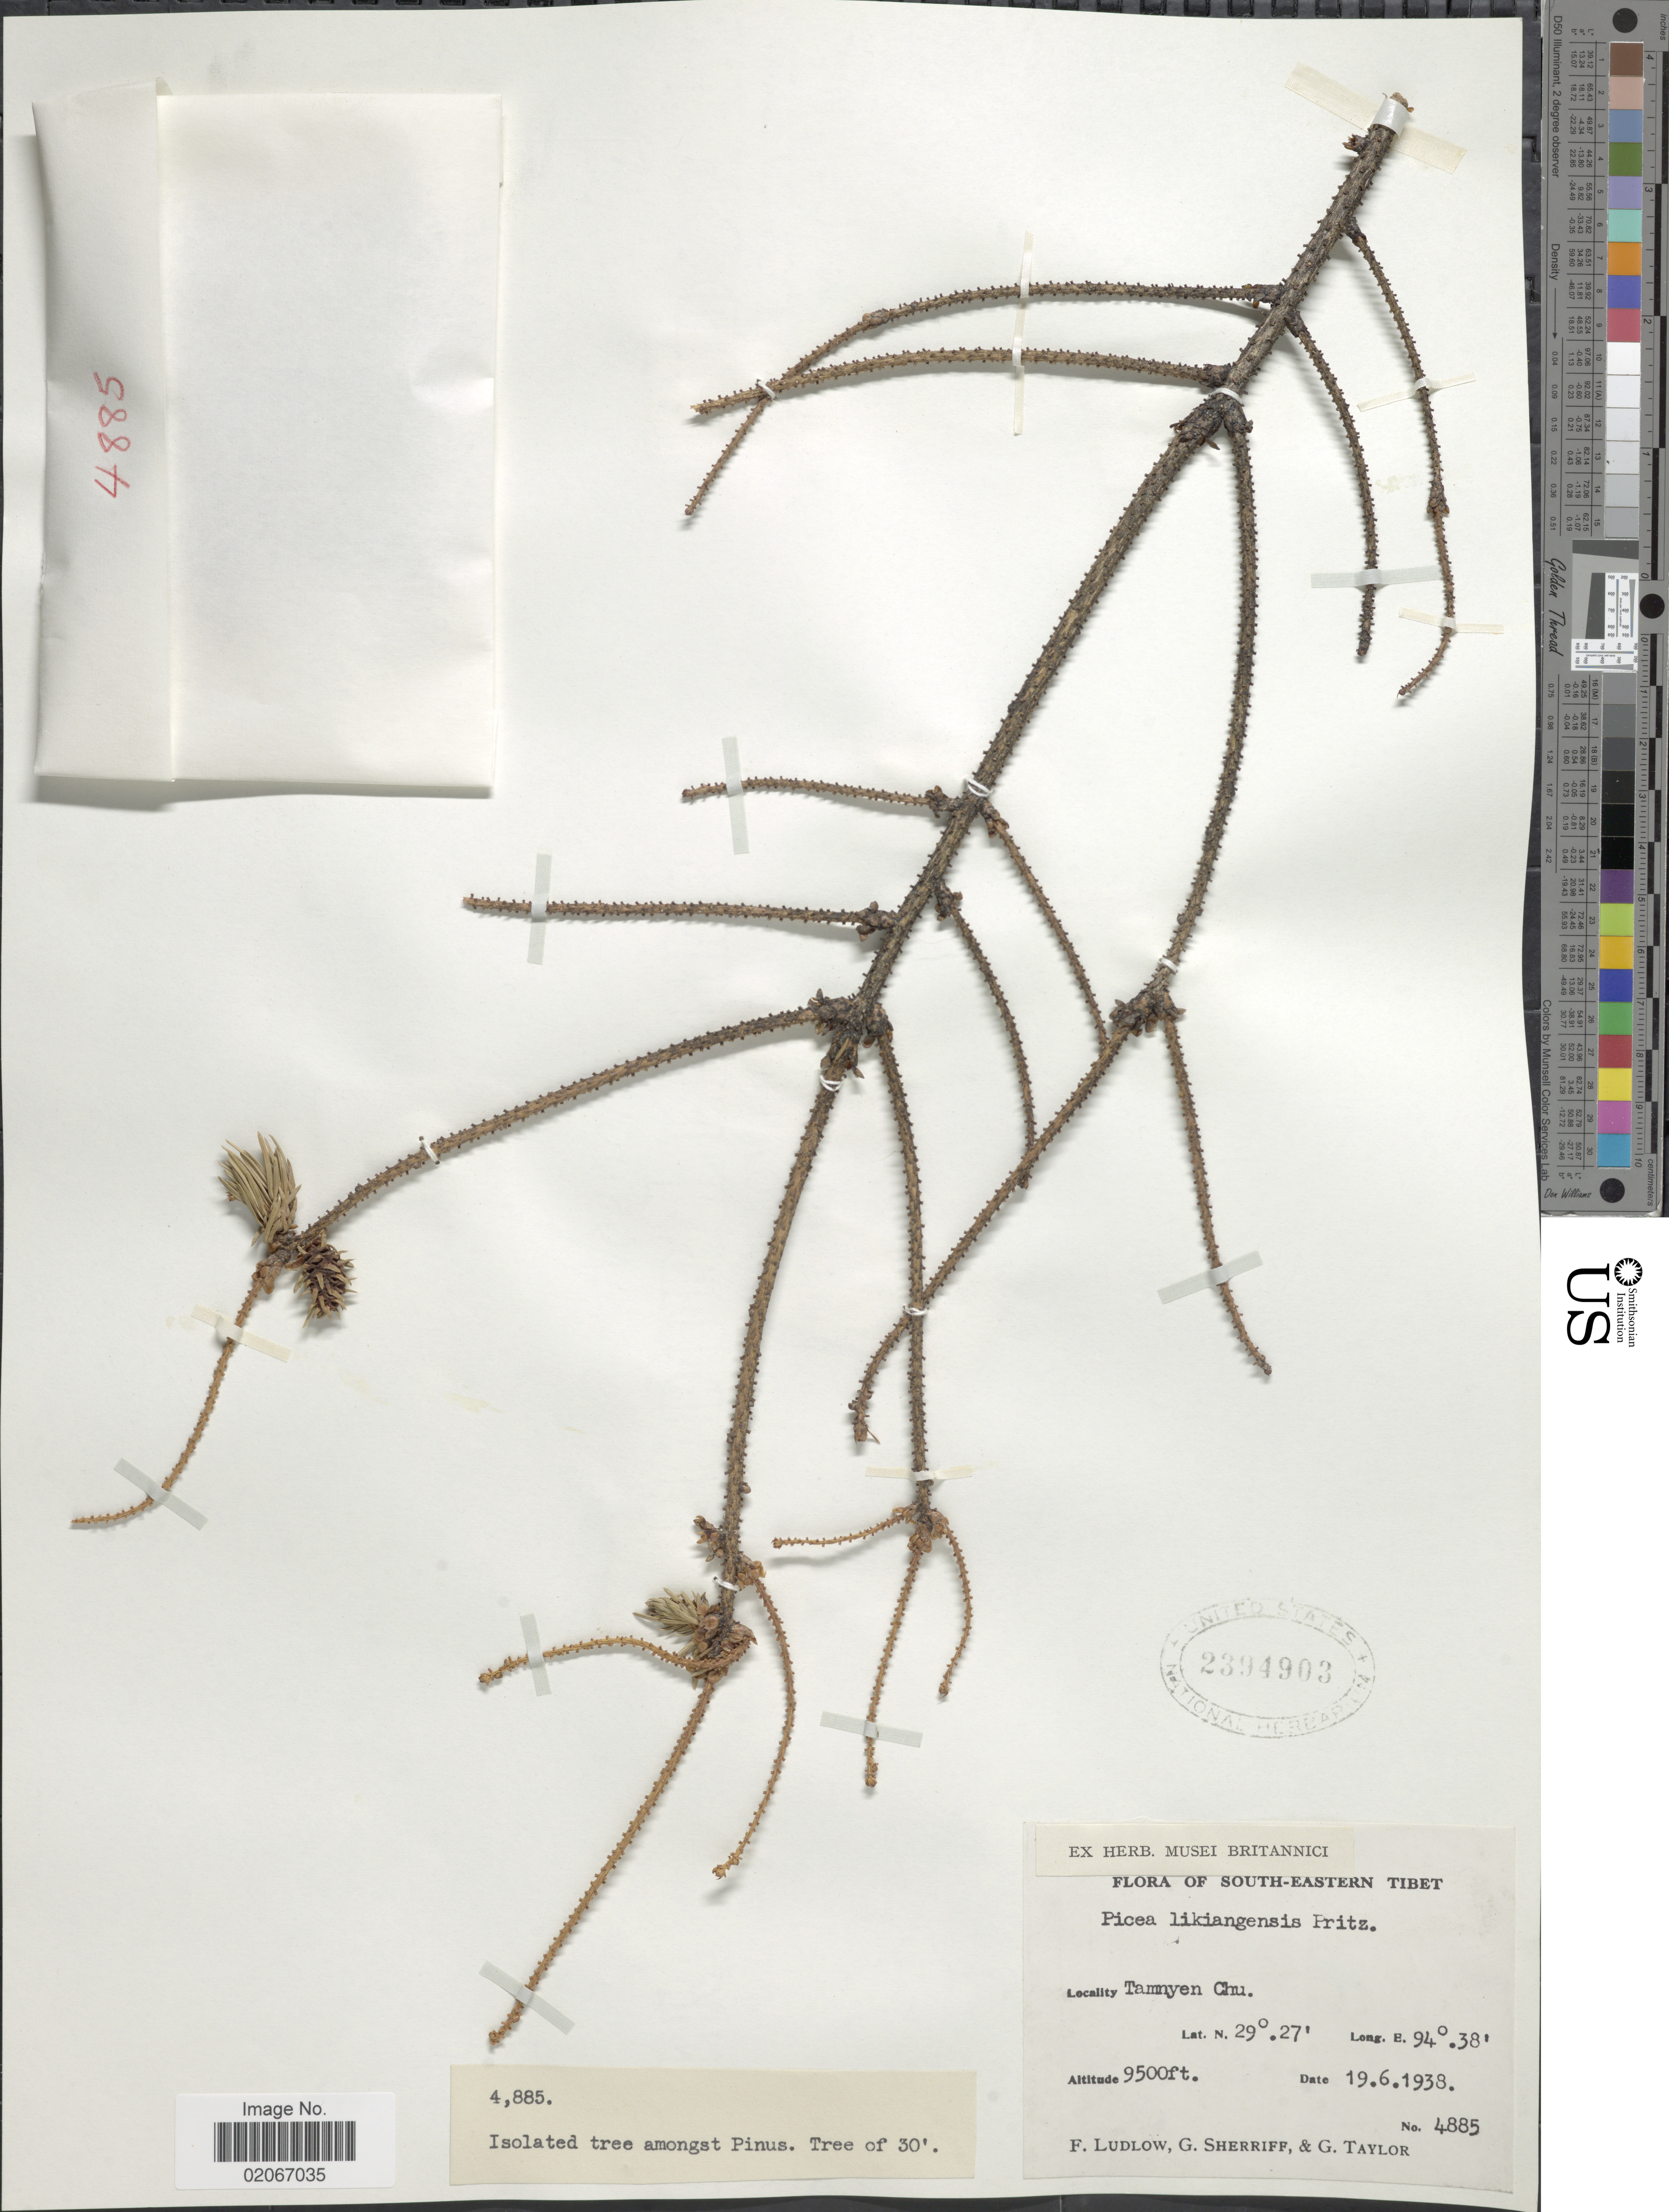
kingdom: Plantae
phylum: Tracheophyta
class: Pinopsida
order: Pinales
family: Pinaceae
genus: Picea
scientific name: Picea likiangensis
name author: (Franch.) E. Pritz.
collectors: F. Ludlow, G. Sherriff & G. Taylor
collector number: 4885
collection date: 1938-06-19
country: China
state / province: Xizang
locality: South- Eastern Tibet. Tamnyen Chu.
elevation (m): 2896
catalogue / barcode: US 2394903